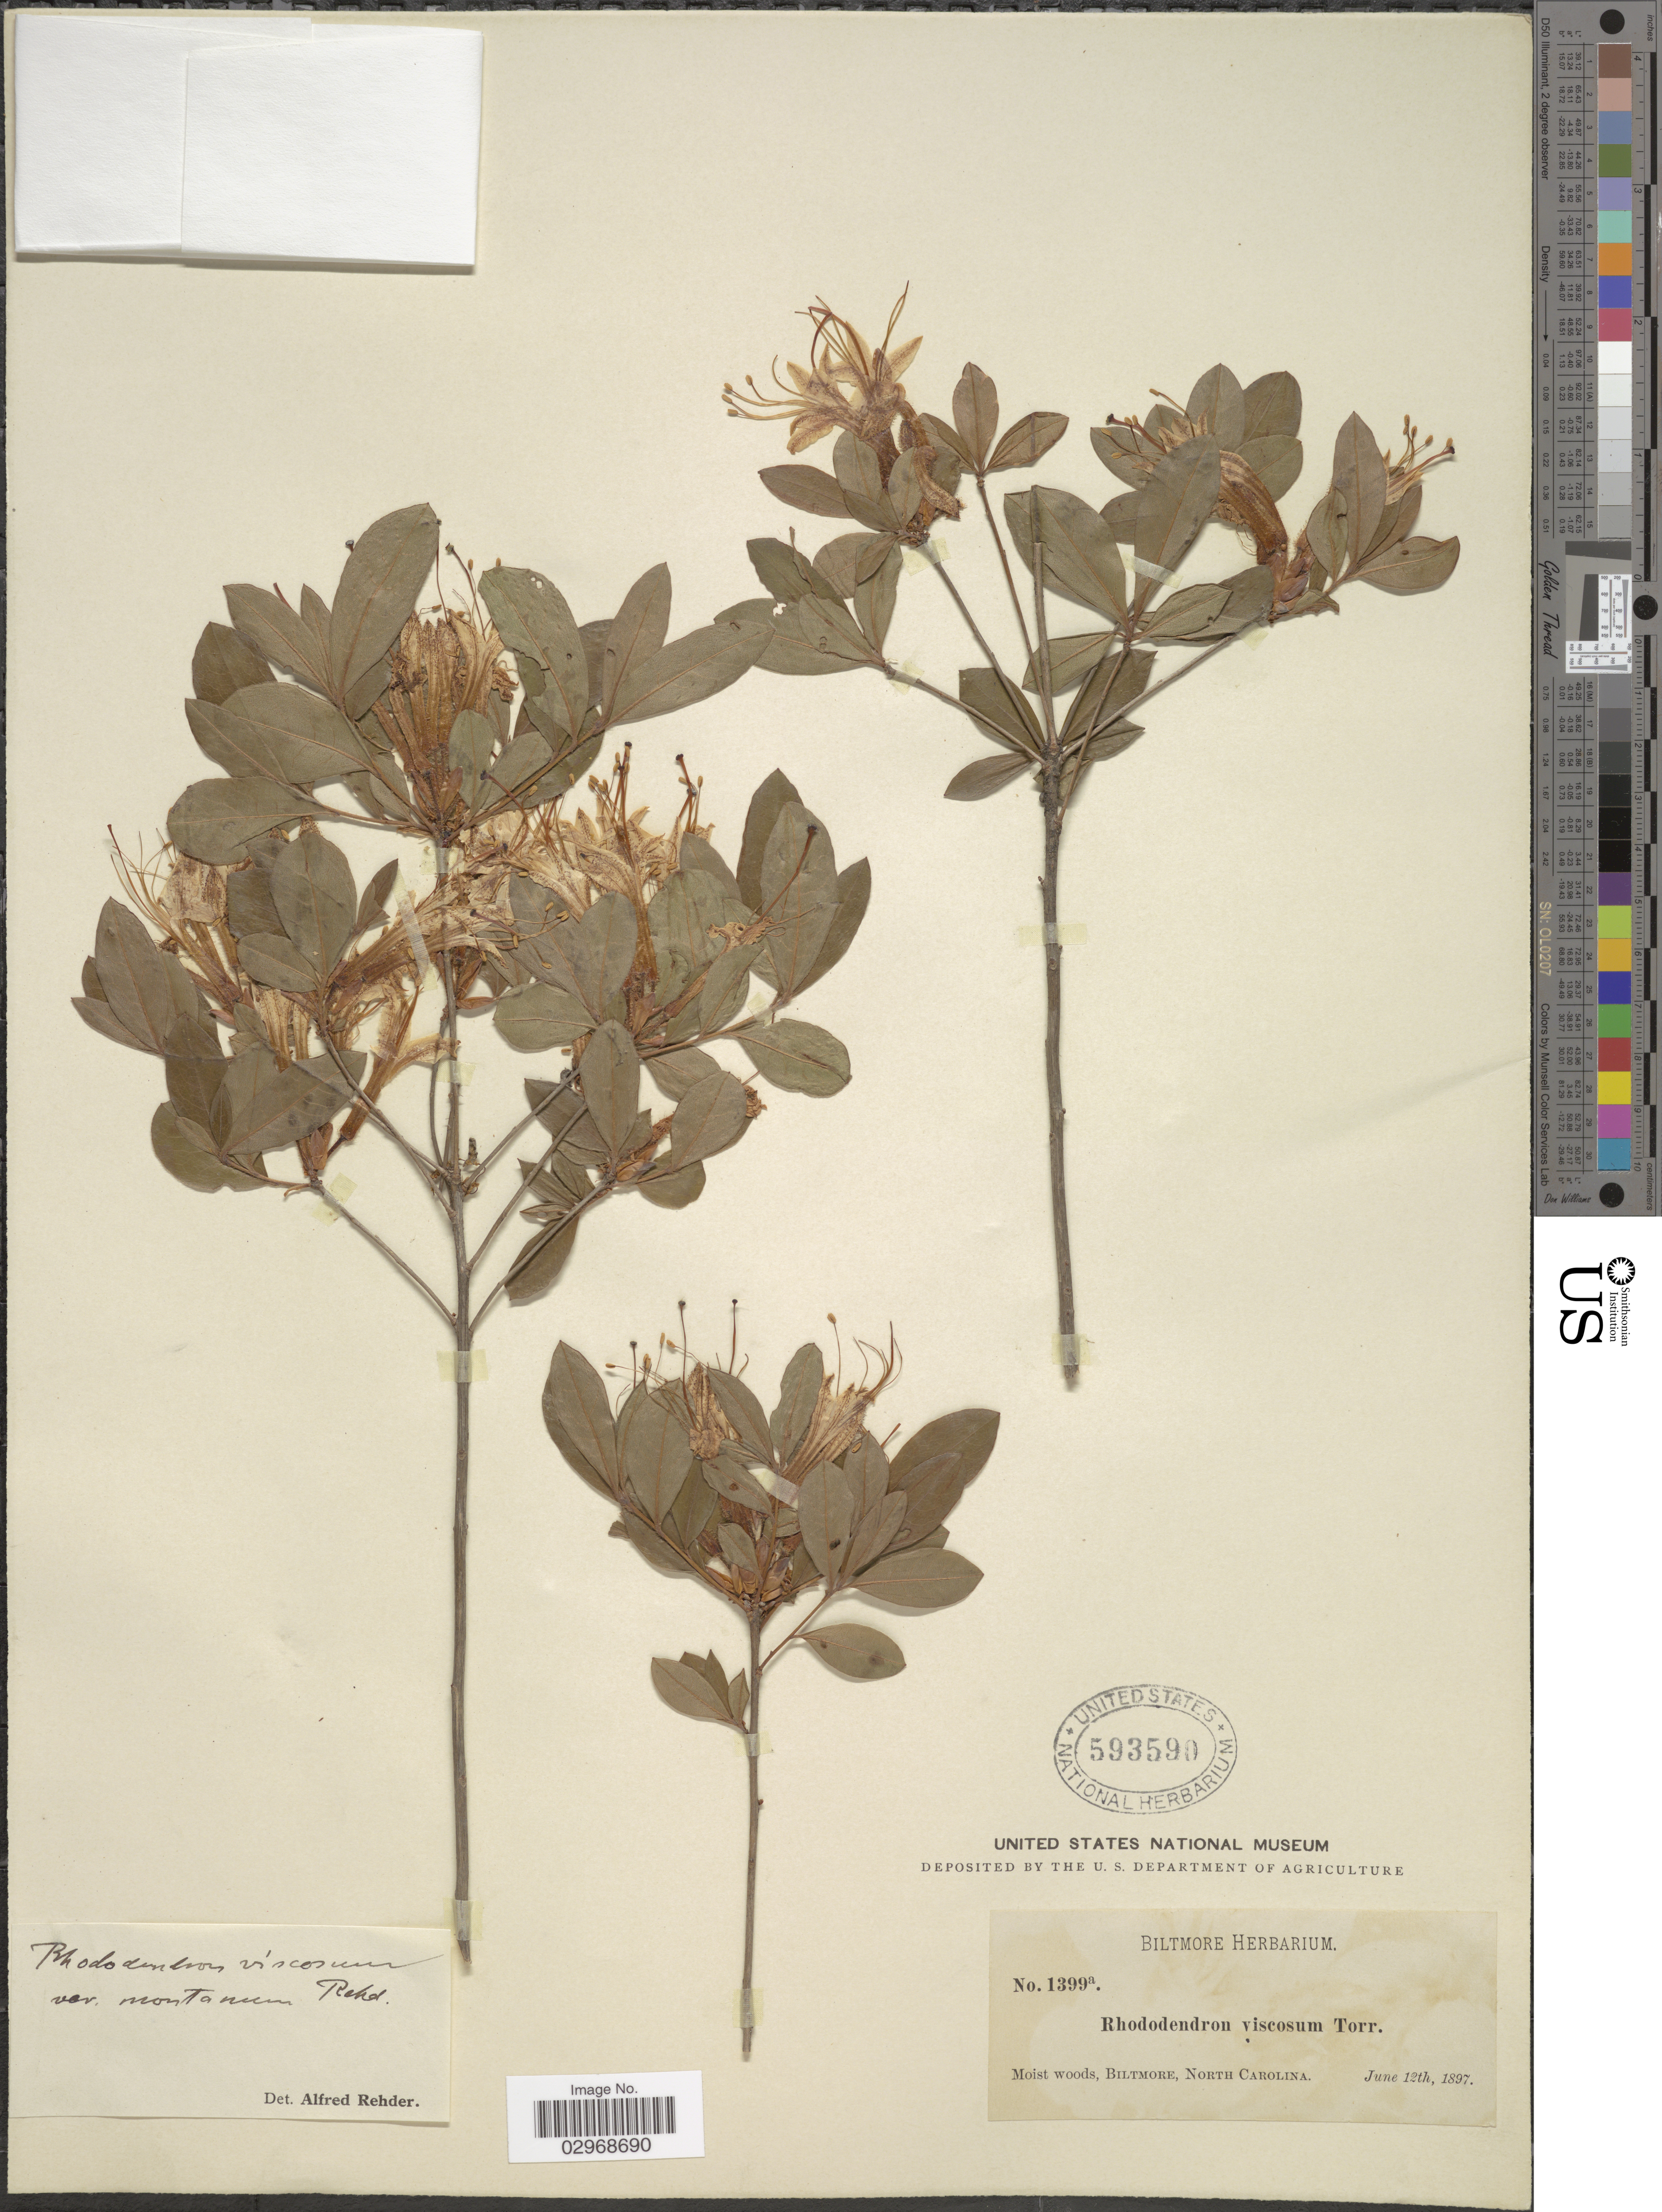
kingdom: Plantae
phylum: Tracheophyta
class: Magnoliopsida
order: Ericales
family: Ericaceae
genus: Rhododendron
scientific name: Rhododendron viscosum var. montanum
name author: Rehder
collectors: ex herb. Biltmore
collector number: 1399a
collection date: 1897-06-12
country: United States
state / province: North Carolina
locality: Moist woods, Biltmore.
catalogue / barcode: US 593590